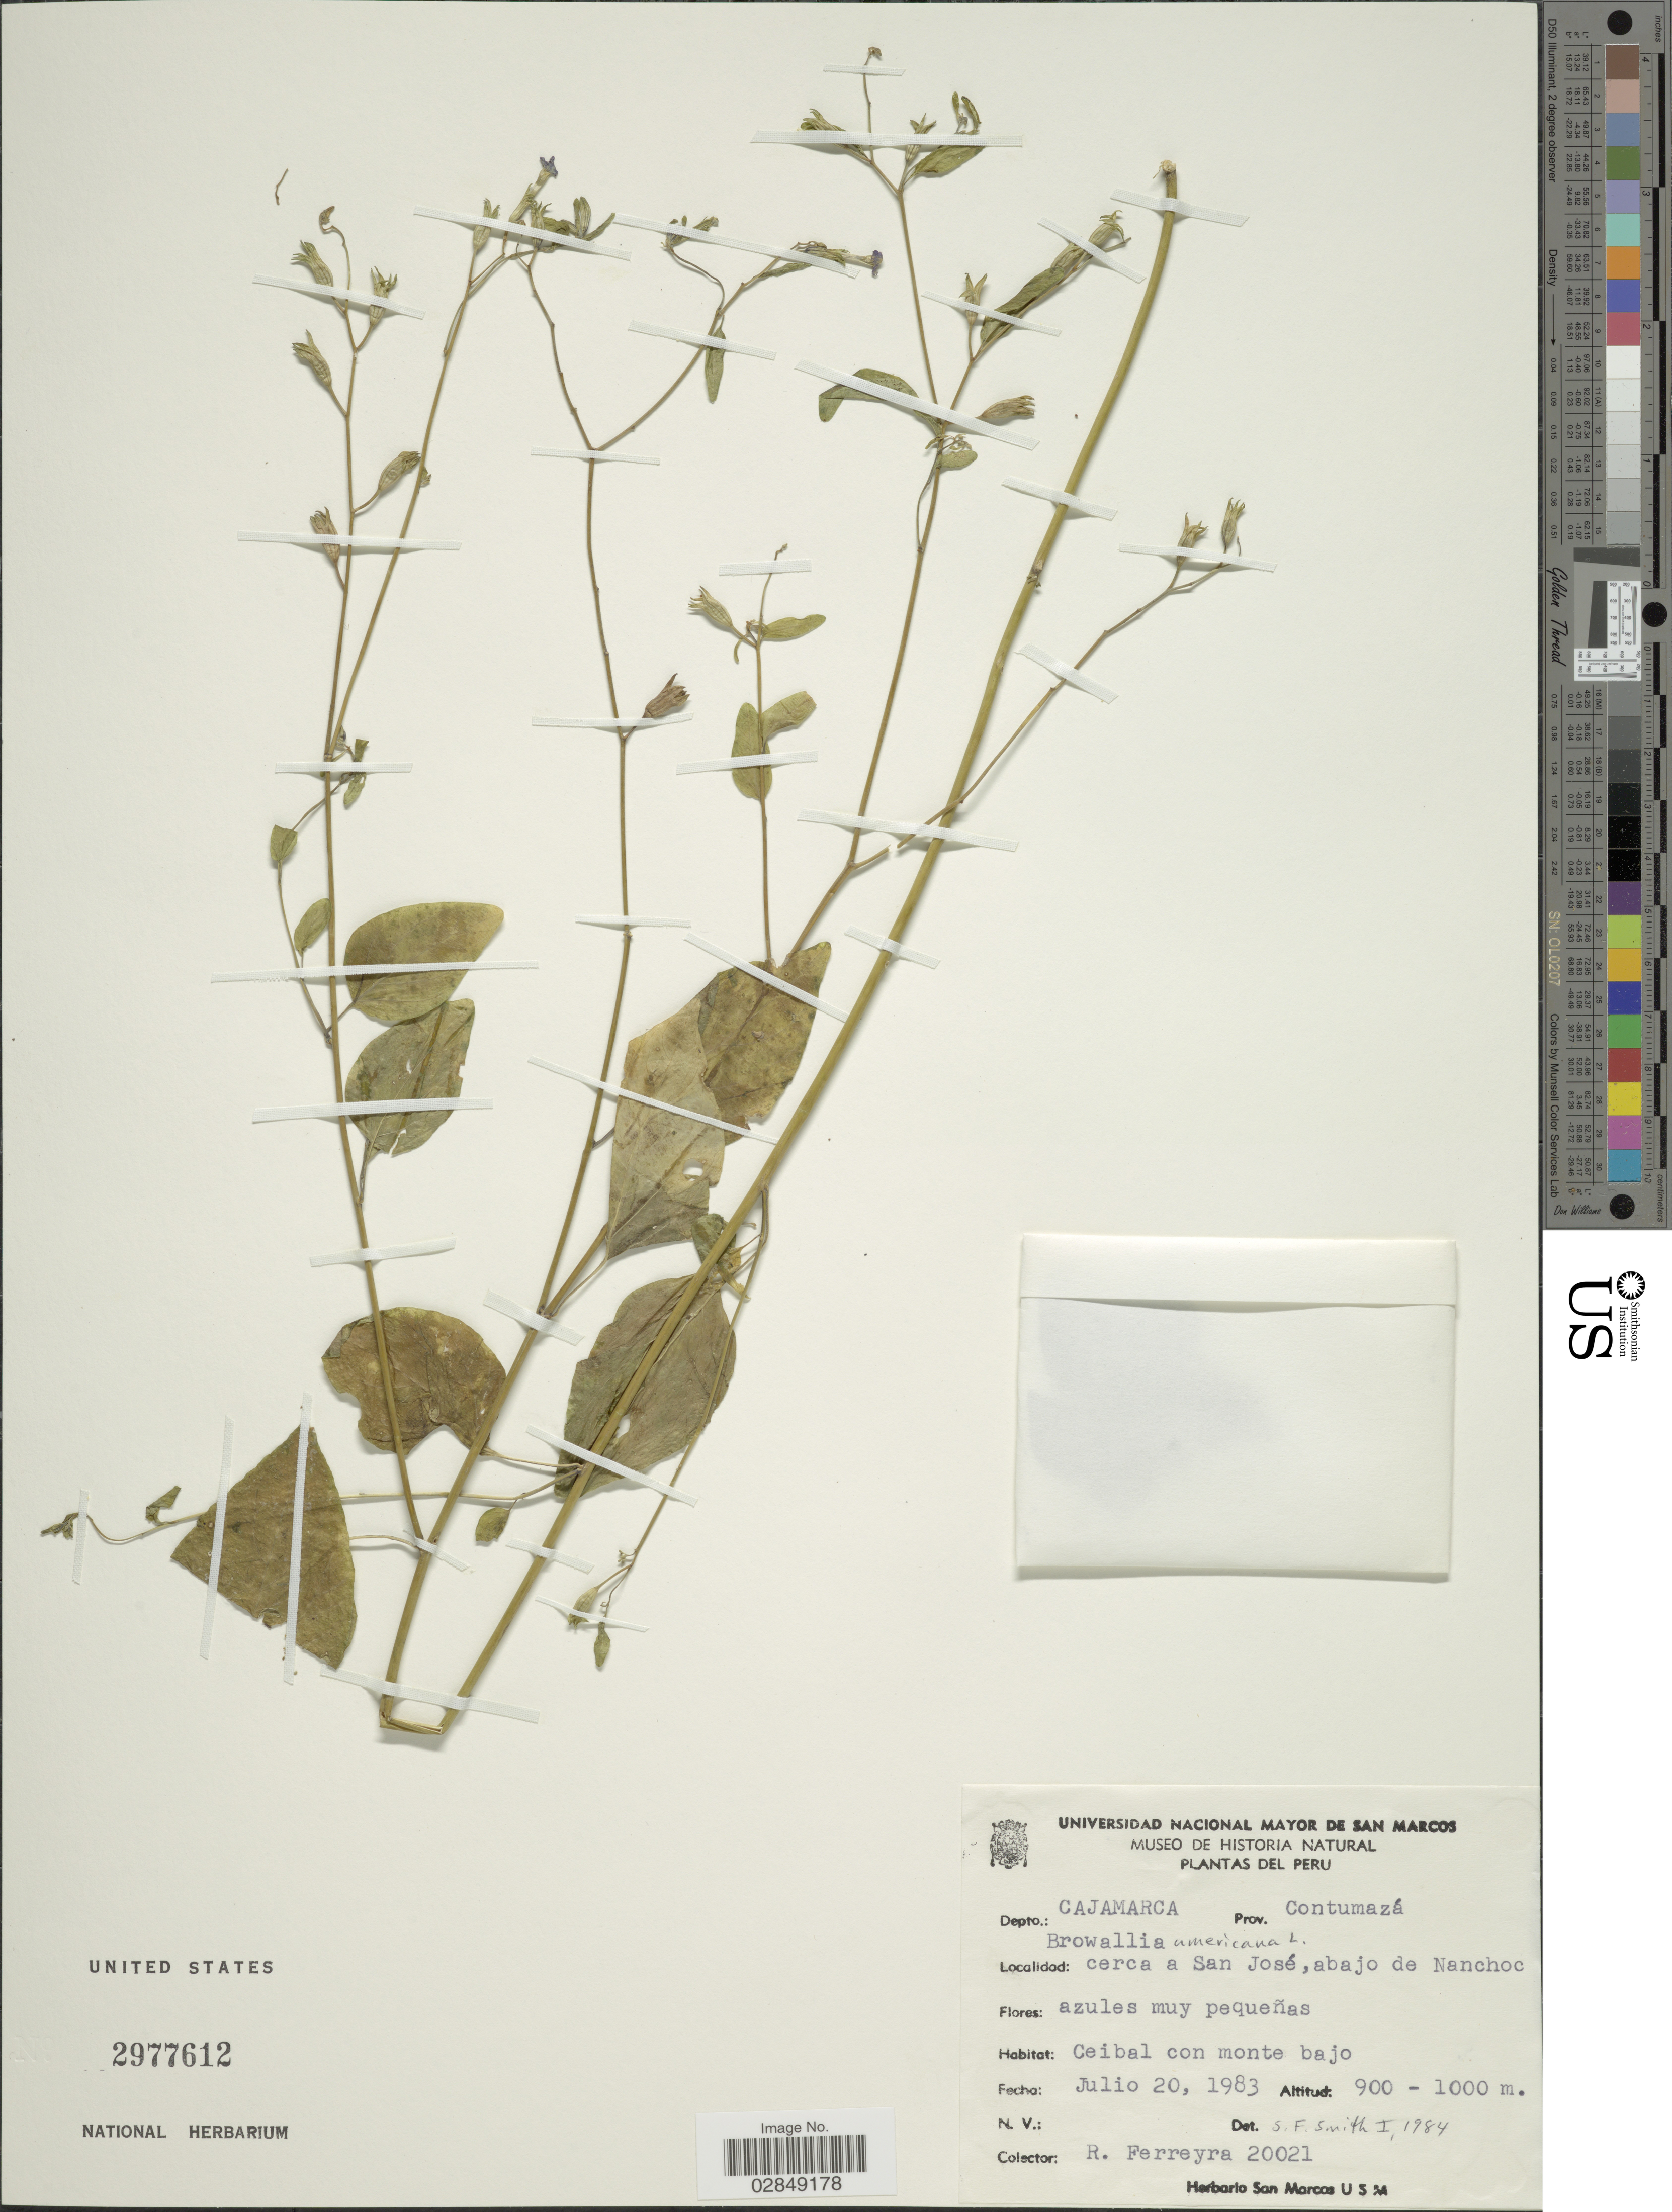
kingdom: Plantae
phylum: Tracheophyta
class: Magnoliopsida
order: Solanales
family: Solanaceae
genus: Browallia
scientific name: Browallia americana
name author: L.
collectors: R. Ferreysa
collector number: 20021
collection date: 1983-07-20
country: Peru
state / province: Cajamarca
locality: Depto.: Cajamarca Prov. Contumazá, cerca a San José, abajo de Nanchoc.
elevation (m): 900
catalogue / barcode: US 2977612